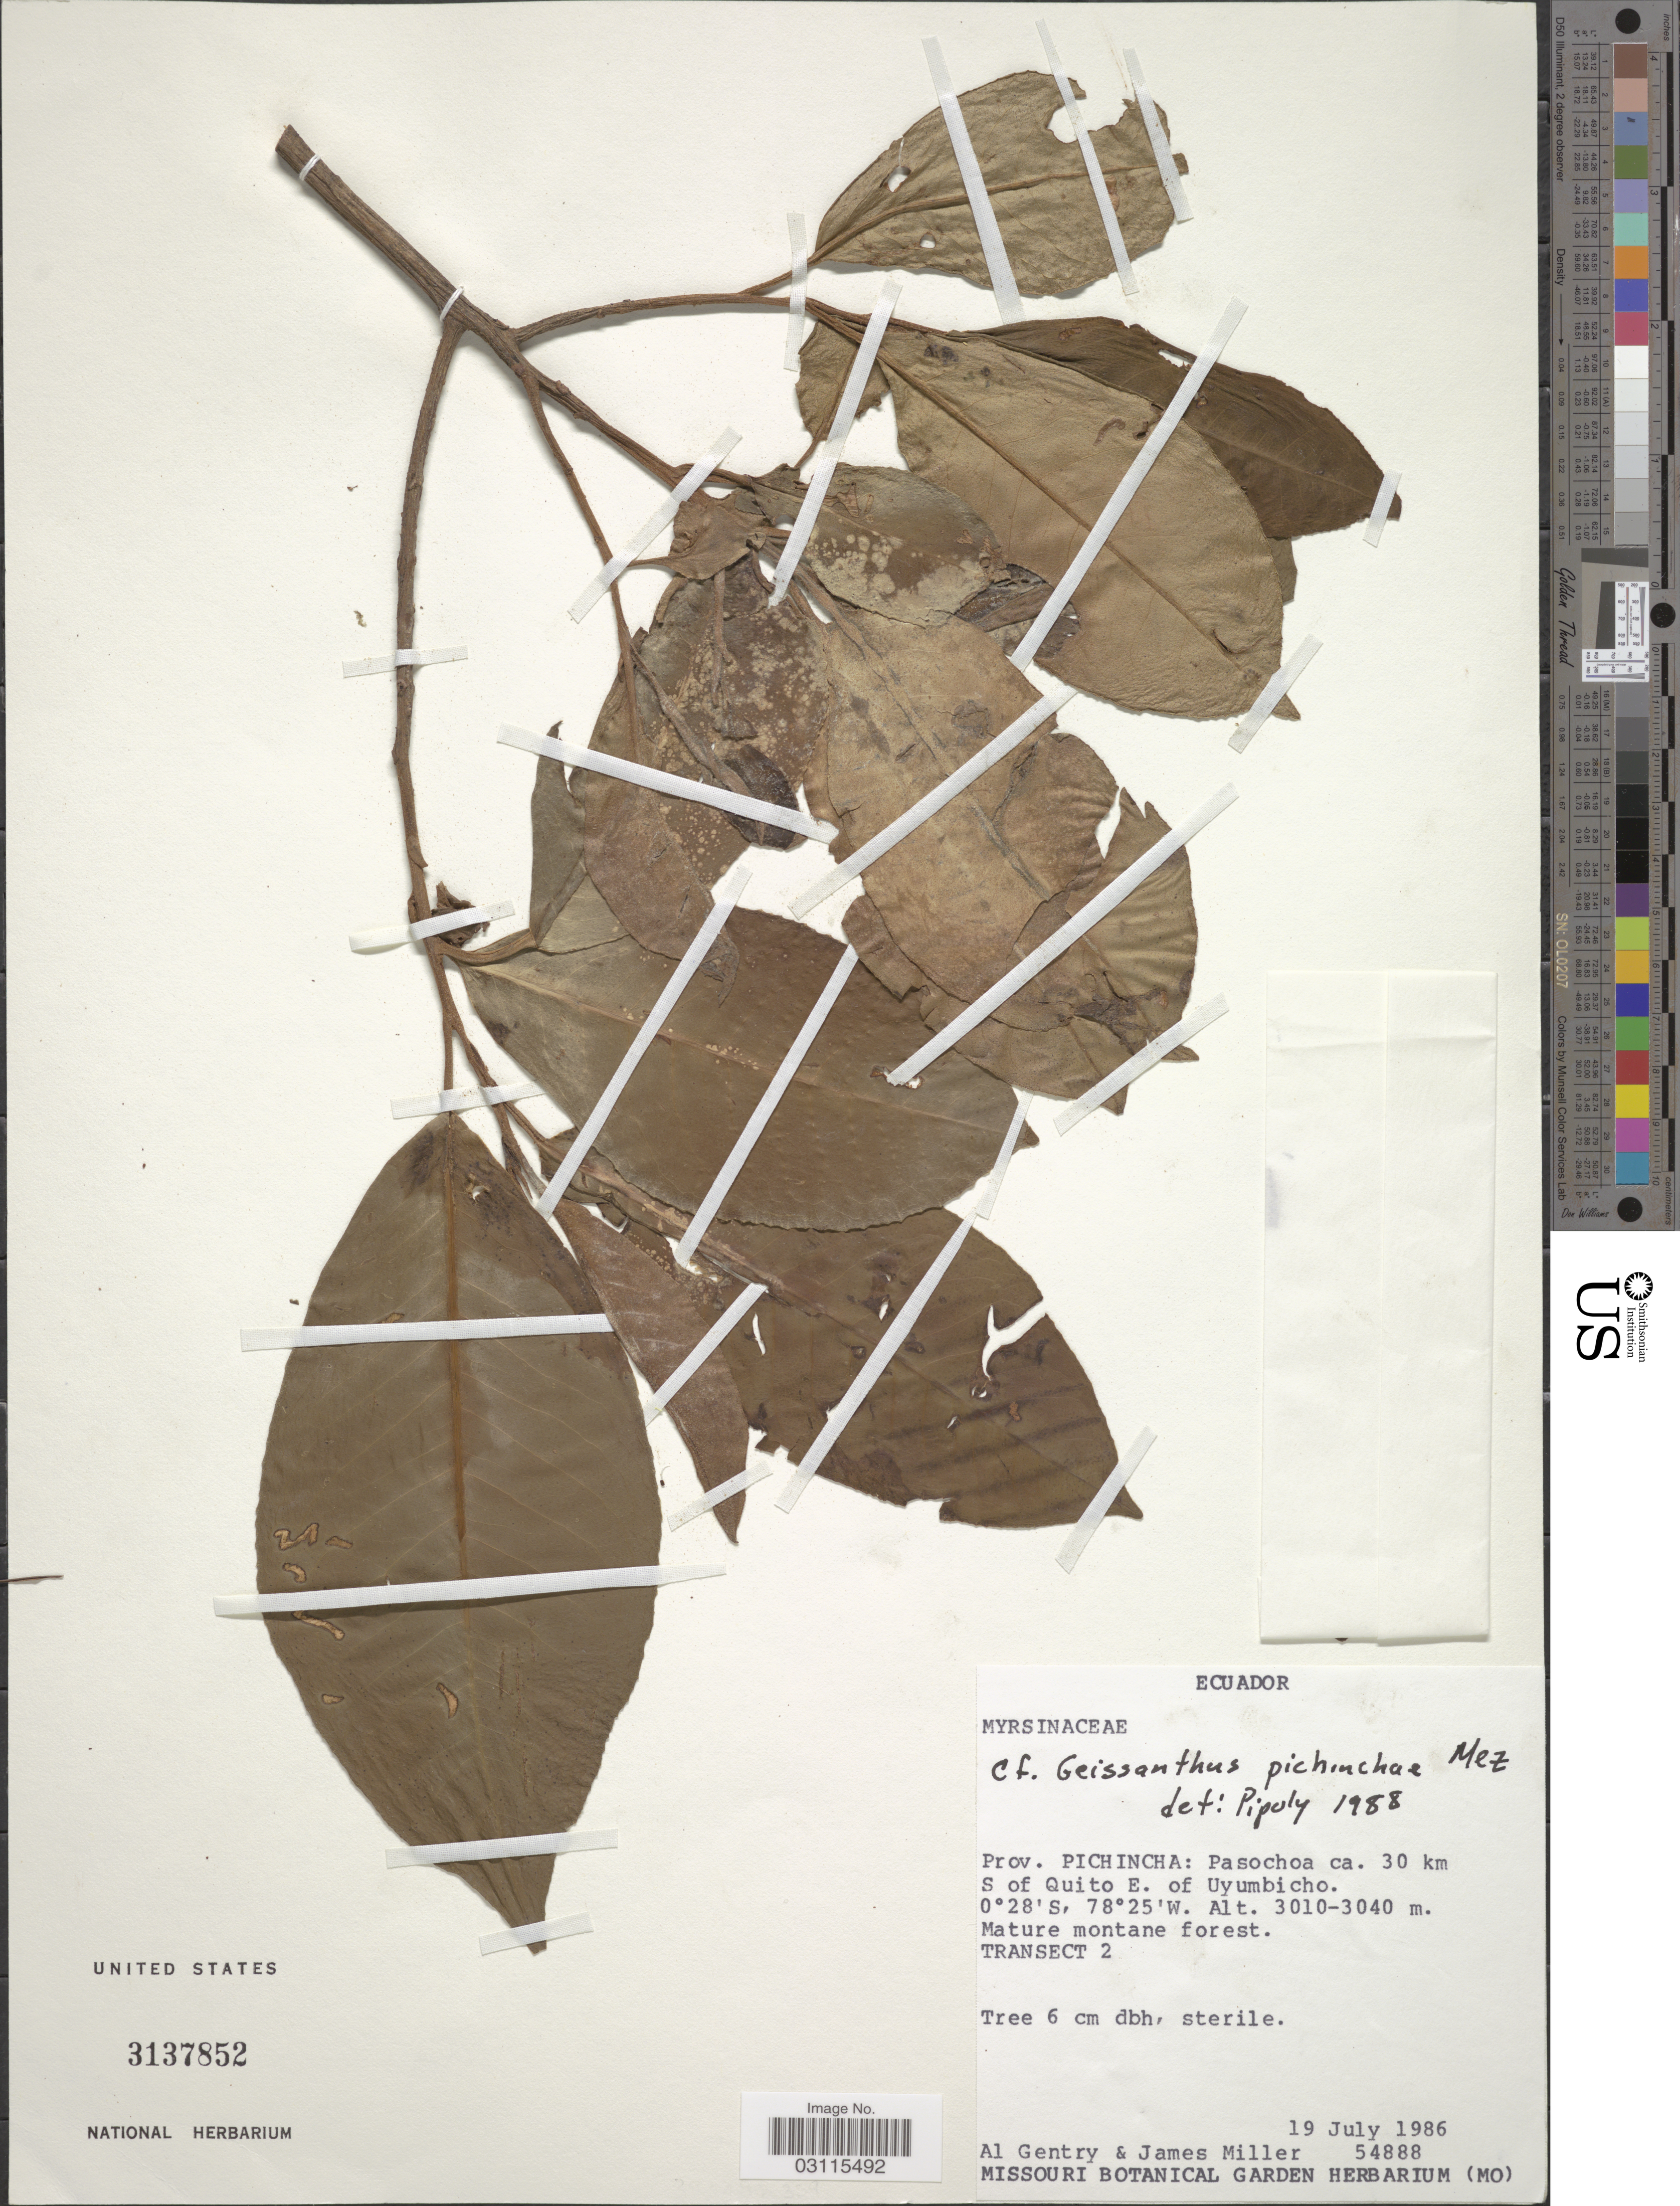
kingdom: Plantae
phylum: Tracheophyta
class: Magnoliopsida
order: Ericales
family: Primulaceae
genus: Geissanthus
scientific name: Geissanthus pichinchae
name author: Mez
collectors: A. H. Gentry & J. S. Miller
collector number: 54888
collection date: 1986-07-19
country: Ecuador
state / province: Pichincha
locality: Prov. Pichincha: Pasochoa ca. 30 km S of Quito E. of Uyumbicho. Transect 2.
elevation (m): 3010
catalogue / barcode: US 3137852